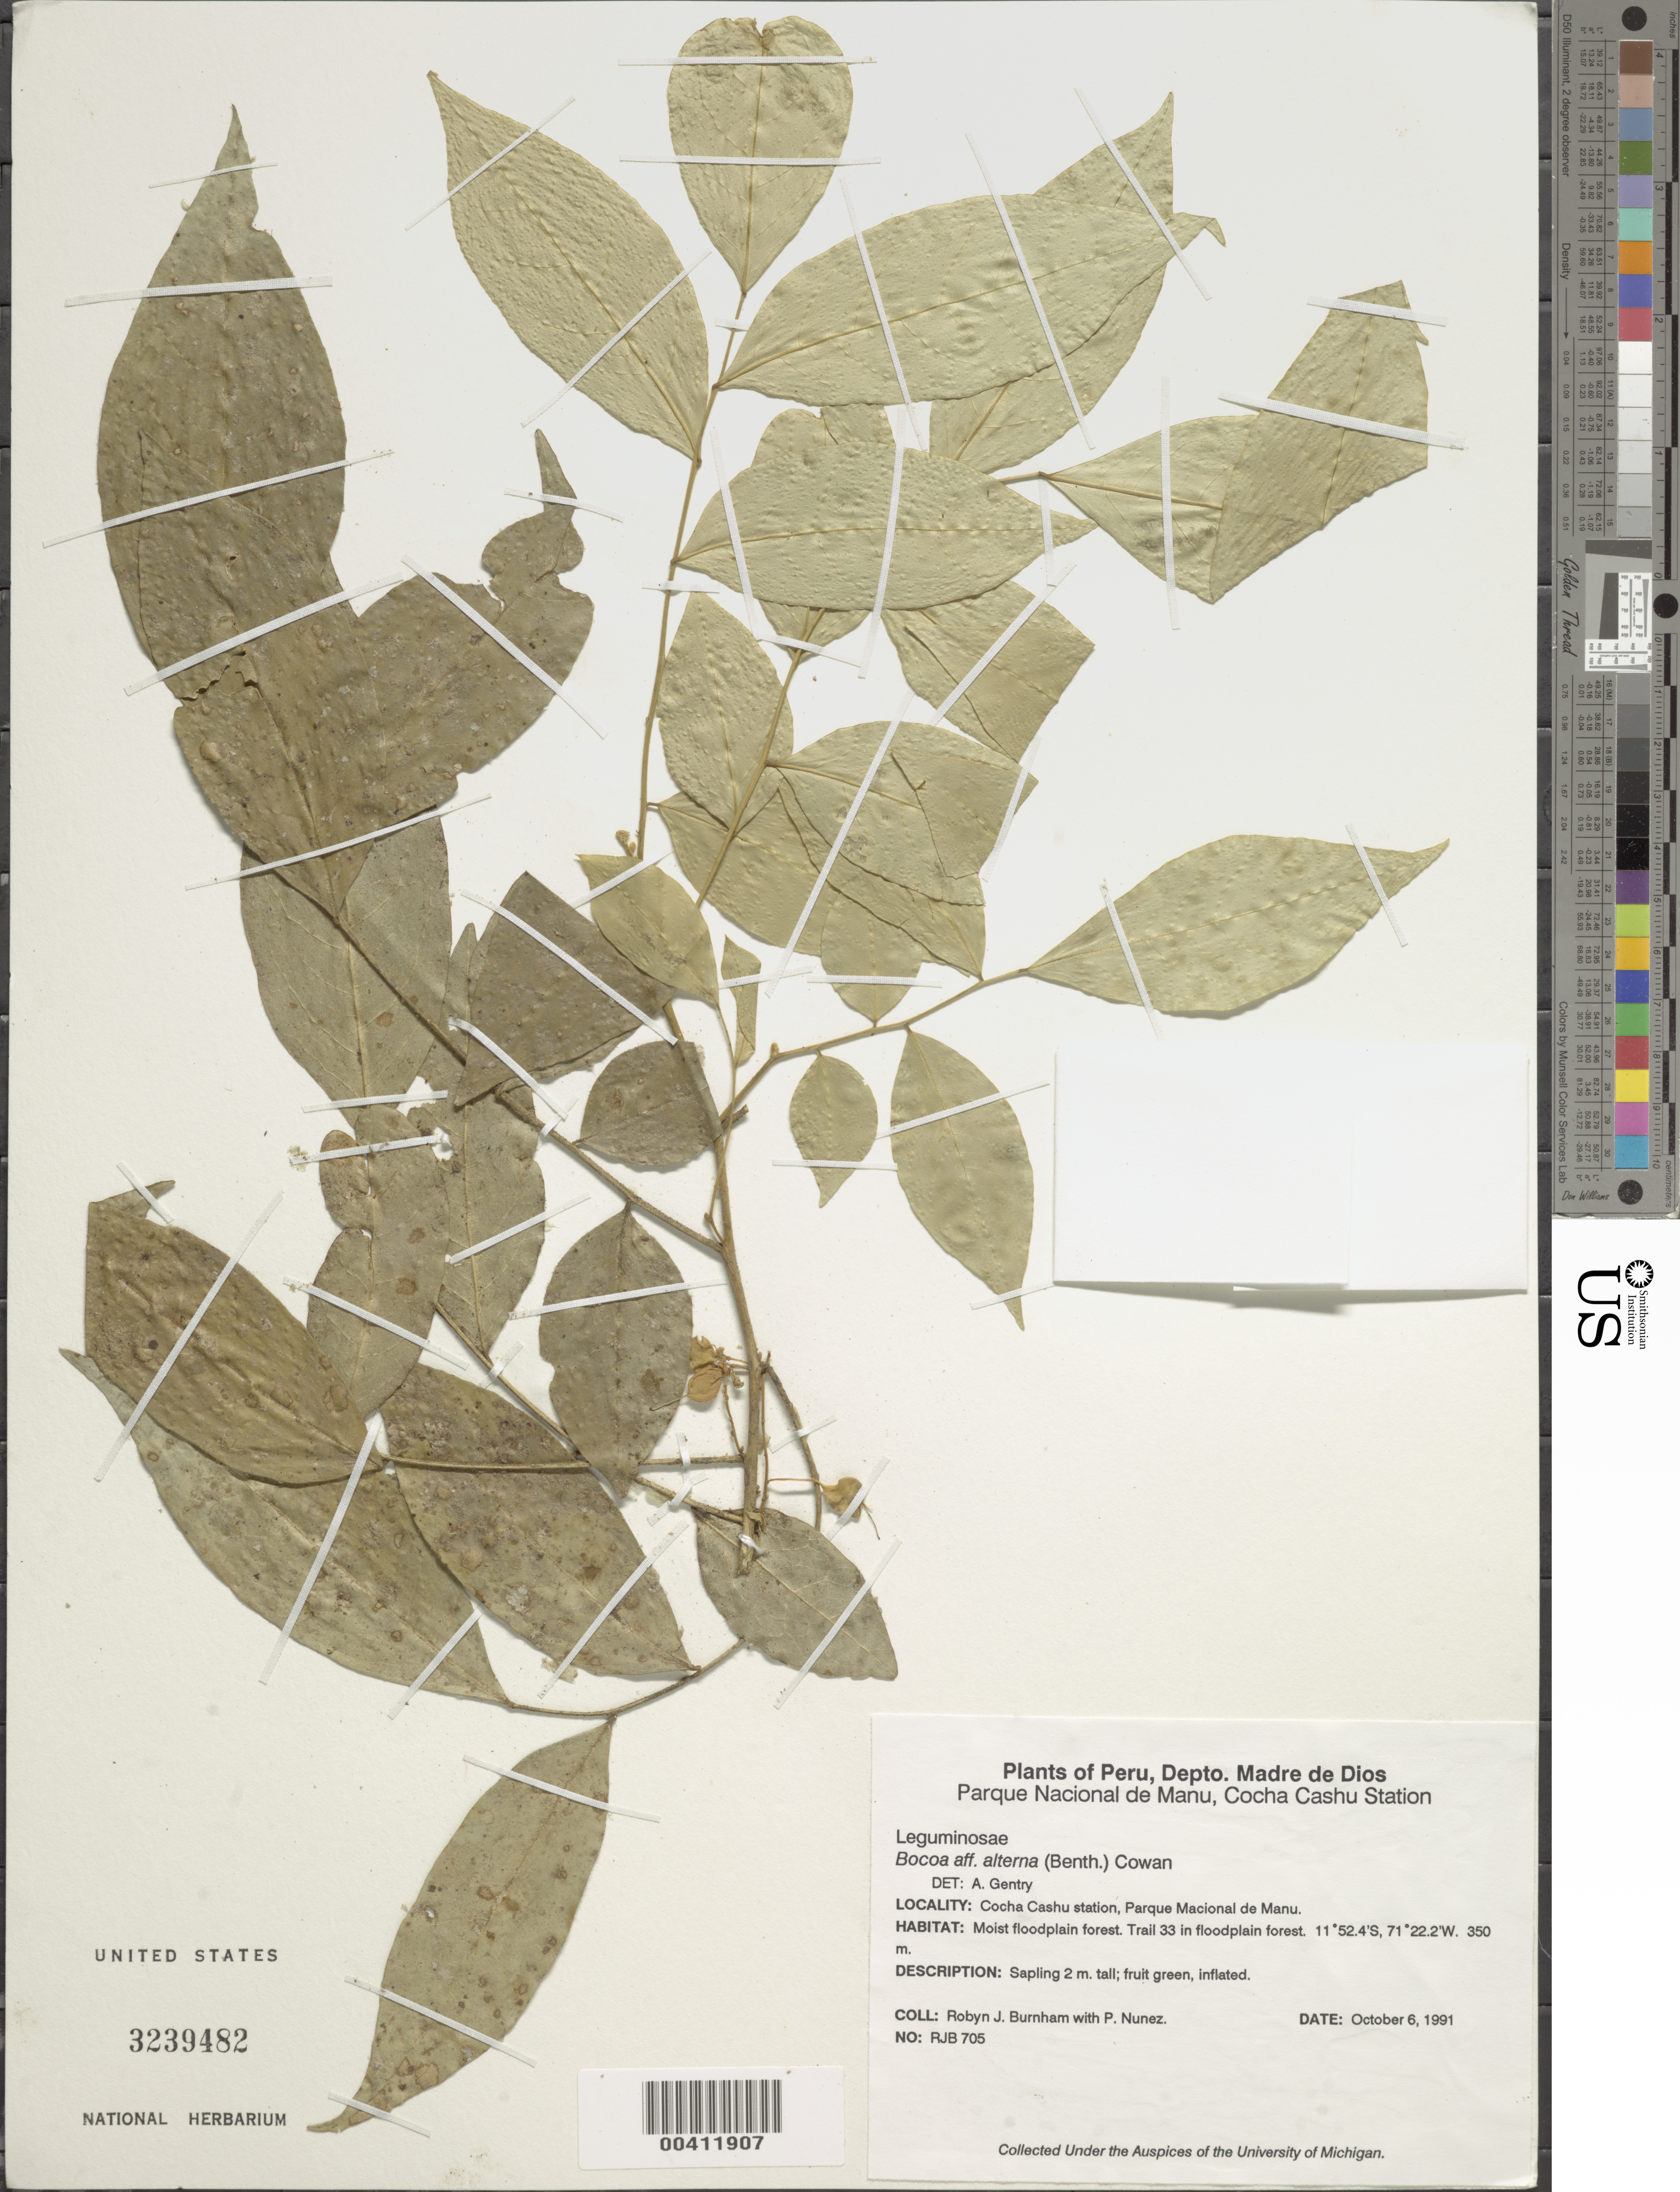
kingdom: Plantae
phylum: Tracheophyta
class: Magnoliopsida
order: Fabales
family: Fabaceae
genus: Bocoa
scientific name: Bocoa alterna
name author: (Benth.) R.S. Cowan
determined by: Gentry, A. H.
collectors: R. J. Burnham & P. Nuñez V.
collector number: Rjb 705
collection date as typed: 06 Oct 1991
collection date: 1991-10-06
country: Peru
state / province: Madre de Dios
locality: Cocha cashu station, parque nacional de manu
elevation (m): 350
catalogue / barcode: US 3239482